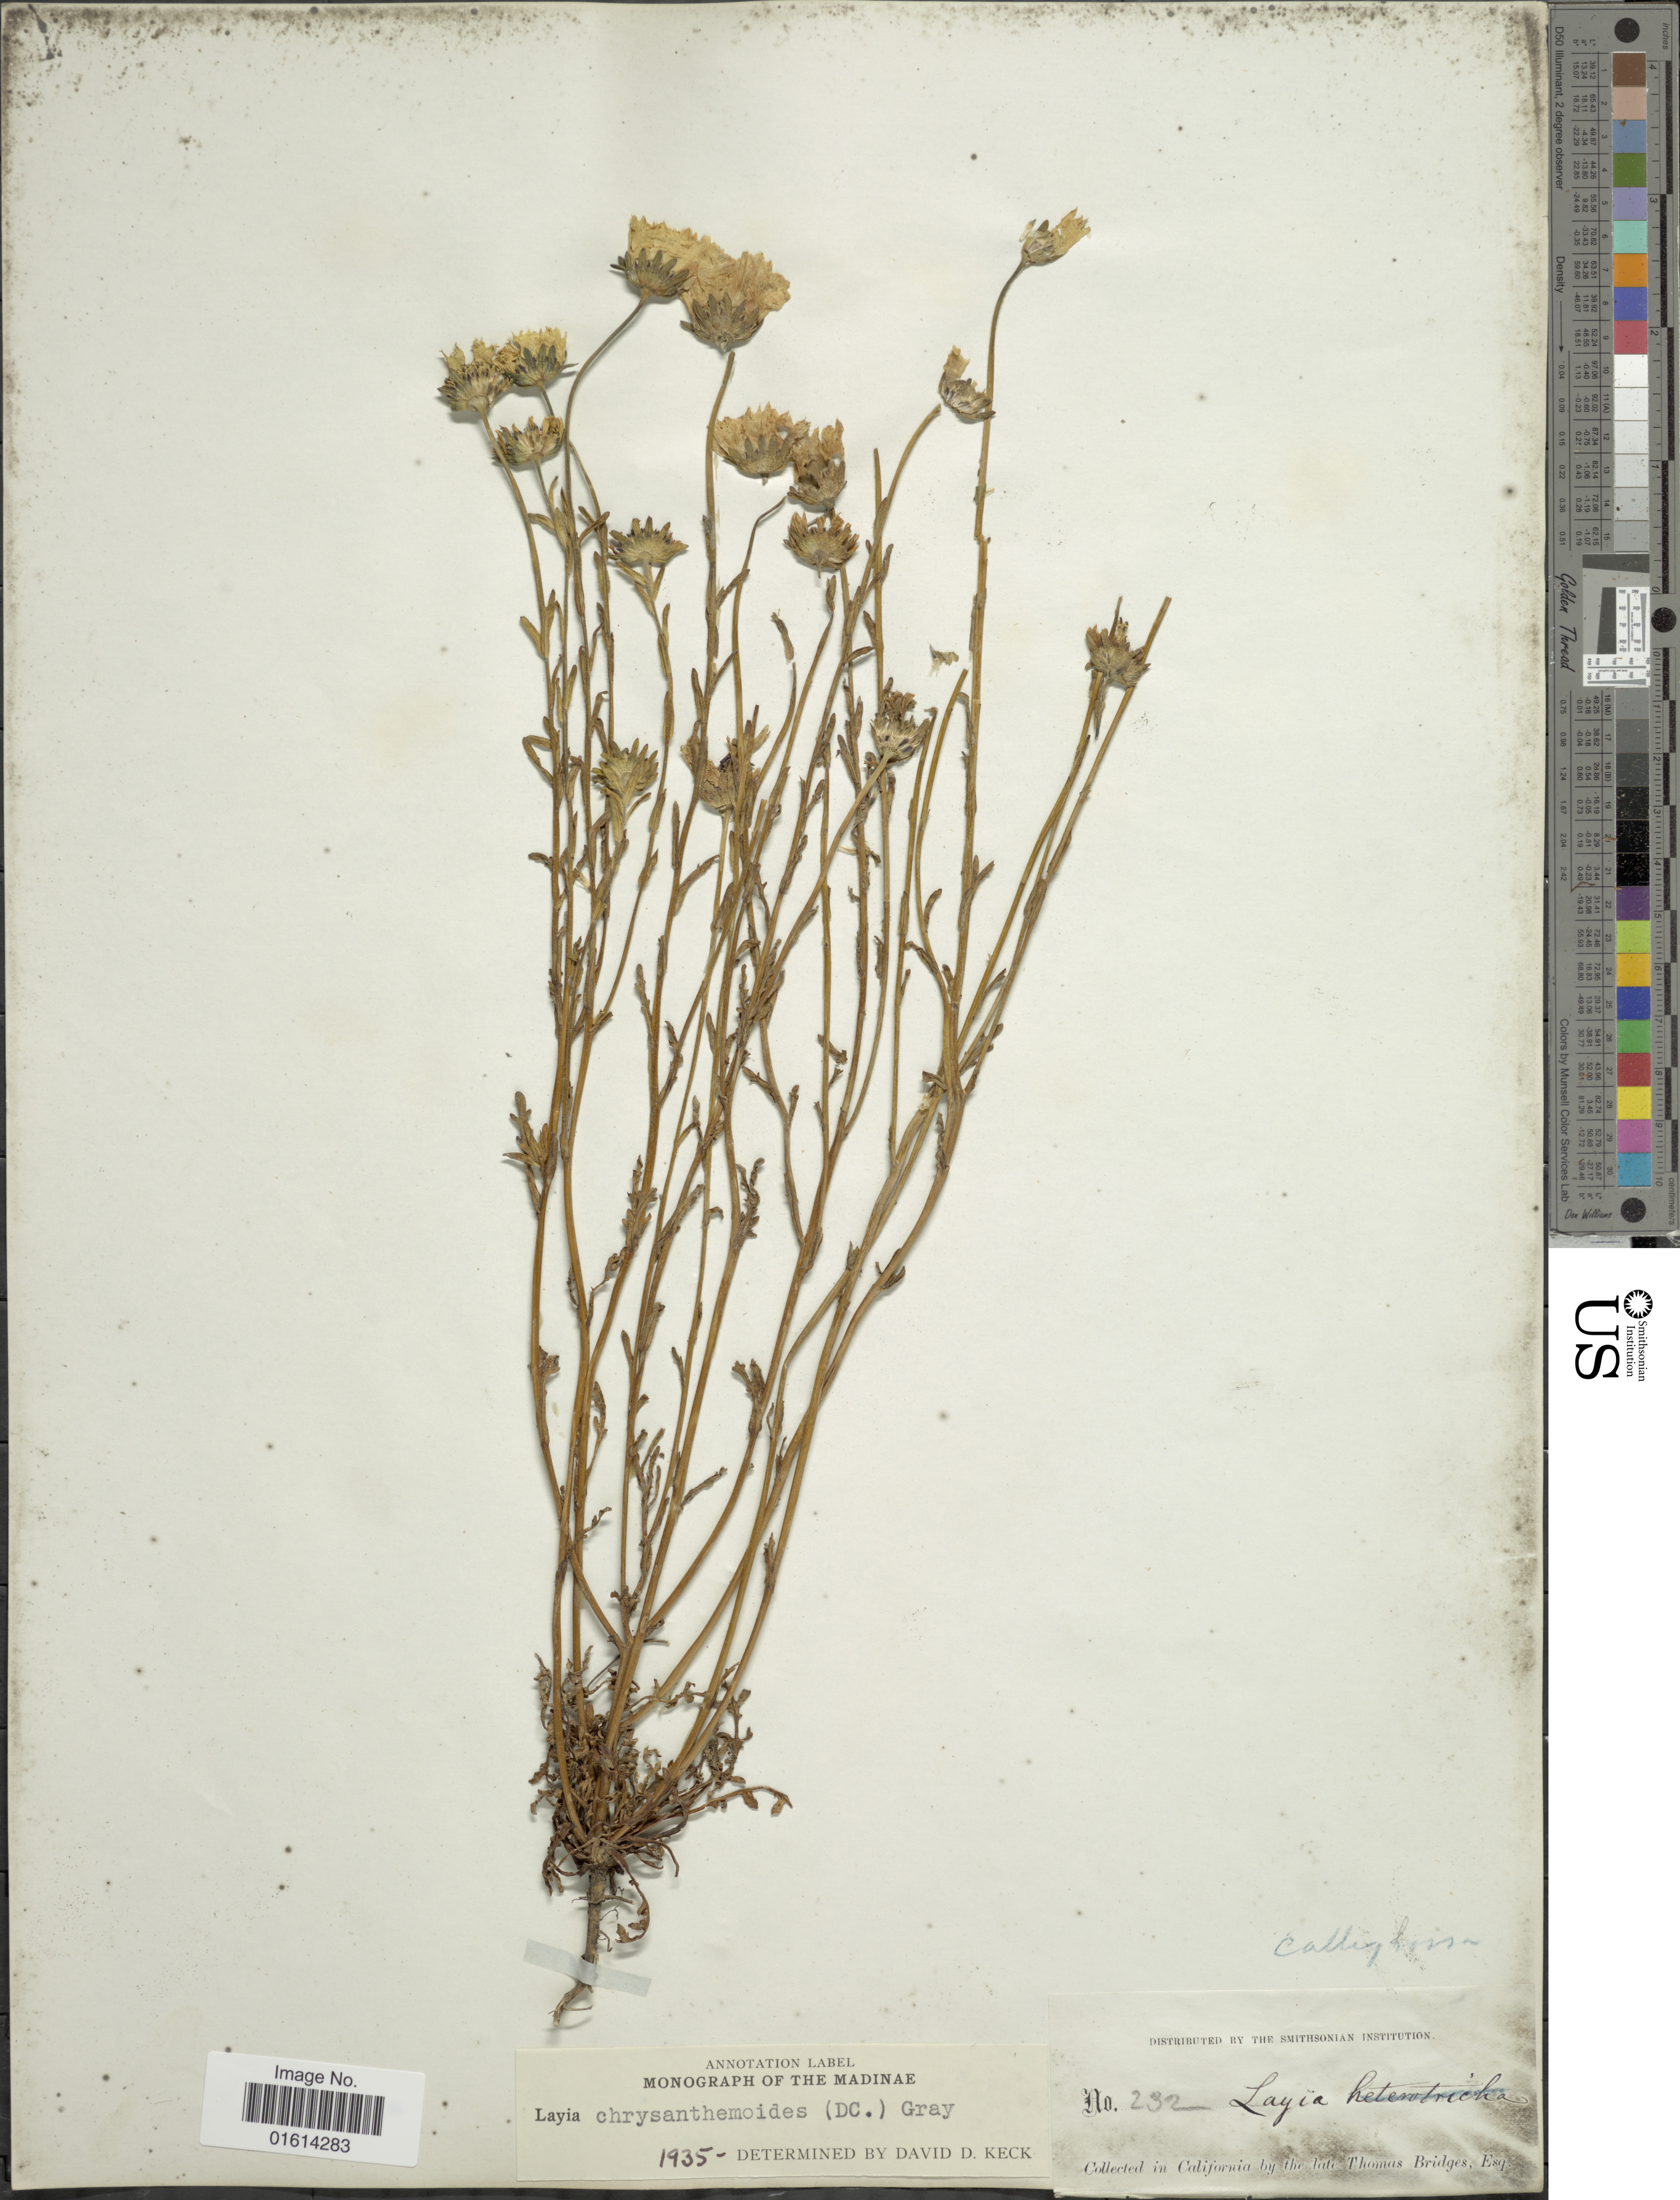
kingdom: Plantae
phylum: Tracheophyta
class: Magnoliopsida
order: Asterales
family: Asteraceae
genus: Layia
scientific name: Layia chrysanthemoides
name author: (DC.) A. Gray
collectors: T. Bridges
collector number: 232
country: United States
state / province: California